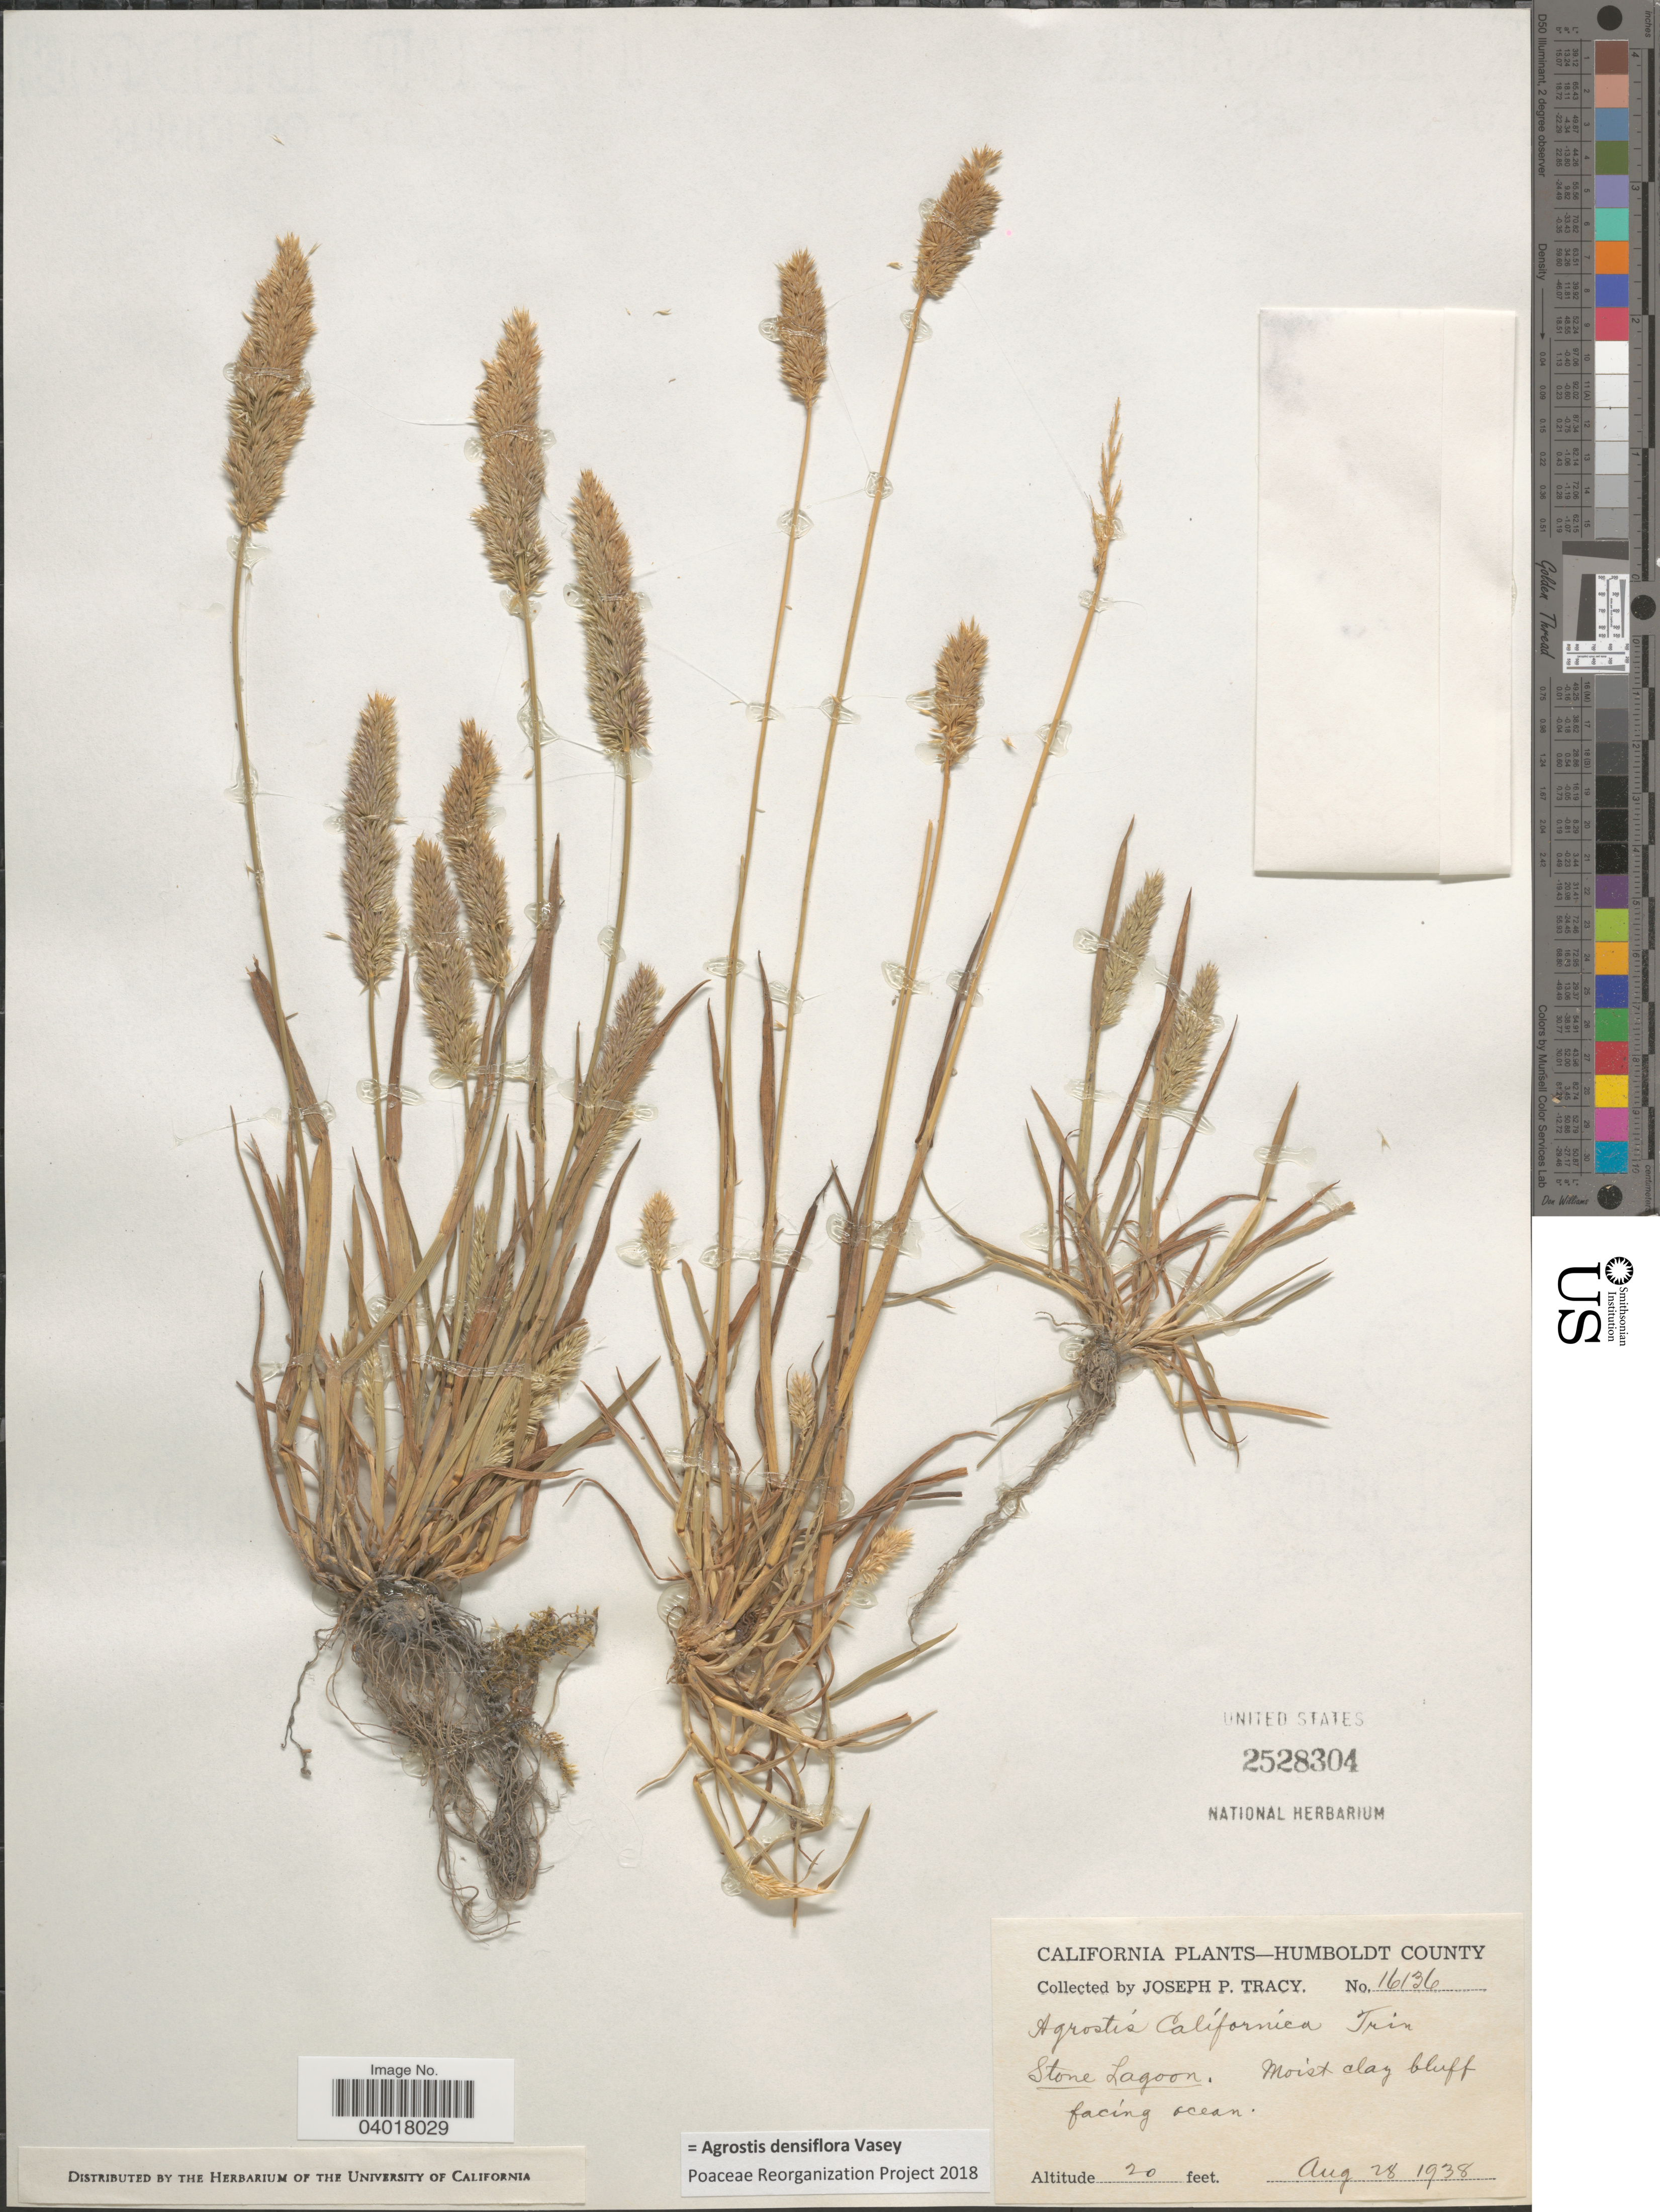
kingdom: Plantae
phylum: Tracheophyta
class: Liliopsida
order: Poales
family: Poaceae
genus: Agrostis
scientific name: Agrostis densiflora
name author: Vasey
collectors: J. Tracy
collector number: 16136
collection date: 1938-08-28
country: United States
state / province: California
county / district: Humboldt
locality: Humboldt County. Stone Lagoon. Moist clay bluff facing ocean.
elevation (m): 6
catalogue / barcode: US 2528304